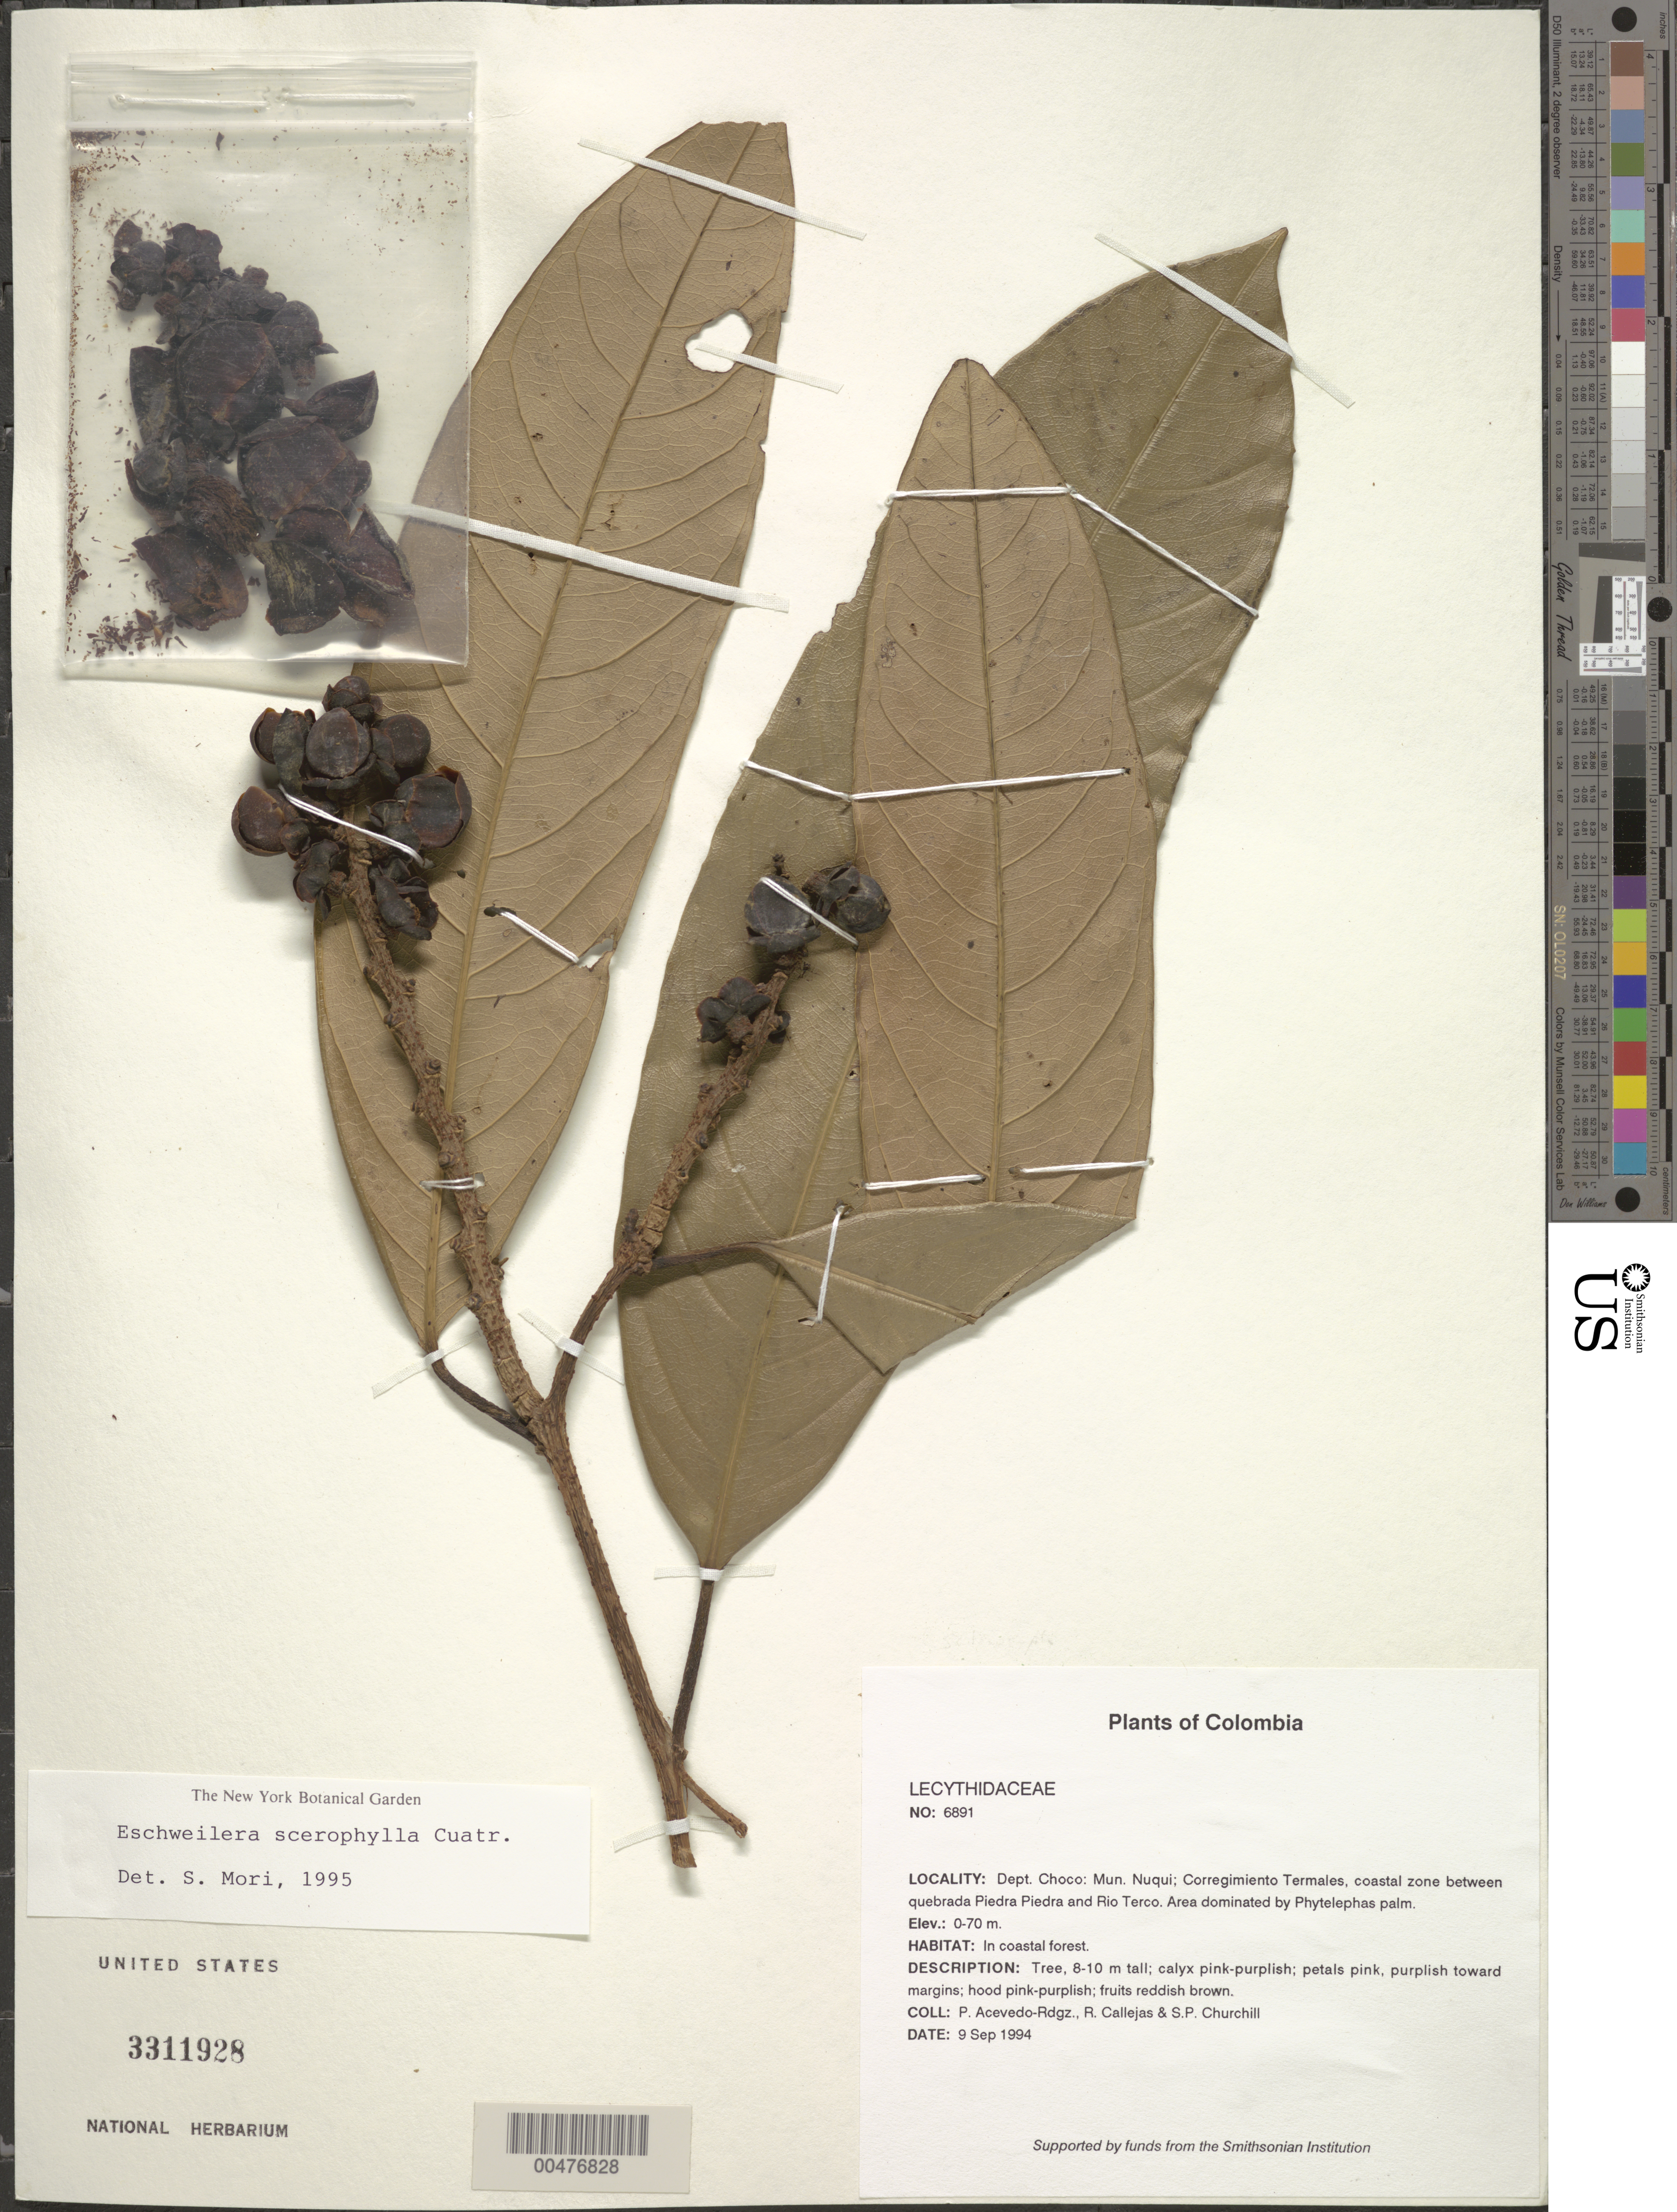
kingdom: Plantae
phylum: Tracheophyta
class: Magnoliopsida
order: Ericales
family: Lecythidaceae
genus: Eschweilera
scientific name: Eschweilera sp.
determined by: Mori, Scott A.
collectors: P. Acevedo-Rodr., R. Callejas & S. Churchill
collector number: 6891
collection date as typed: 09 Sep 1994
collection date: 1994-09-09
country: Colombia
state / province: Chocó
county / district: Nuqui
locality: Depart. Choco; Mun. Nuqui; Corregimiento Termales, coastal zone between quebrada Piedra Piedra and Río Terco. Area dominated by Phytelephas palm.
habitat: In coastal forest.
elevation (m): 0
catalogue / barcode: US 3311928